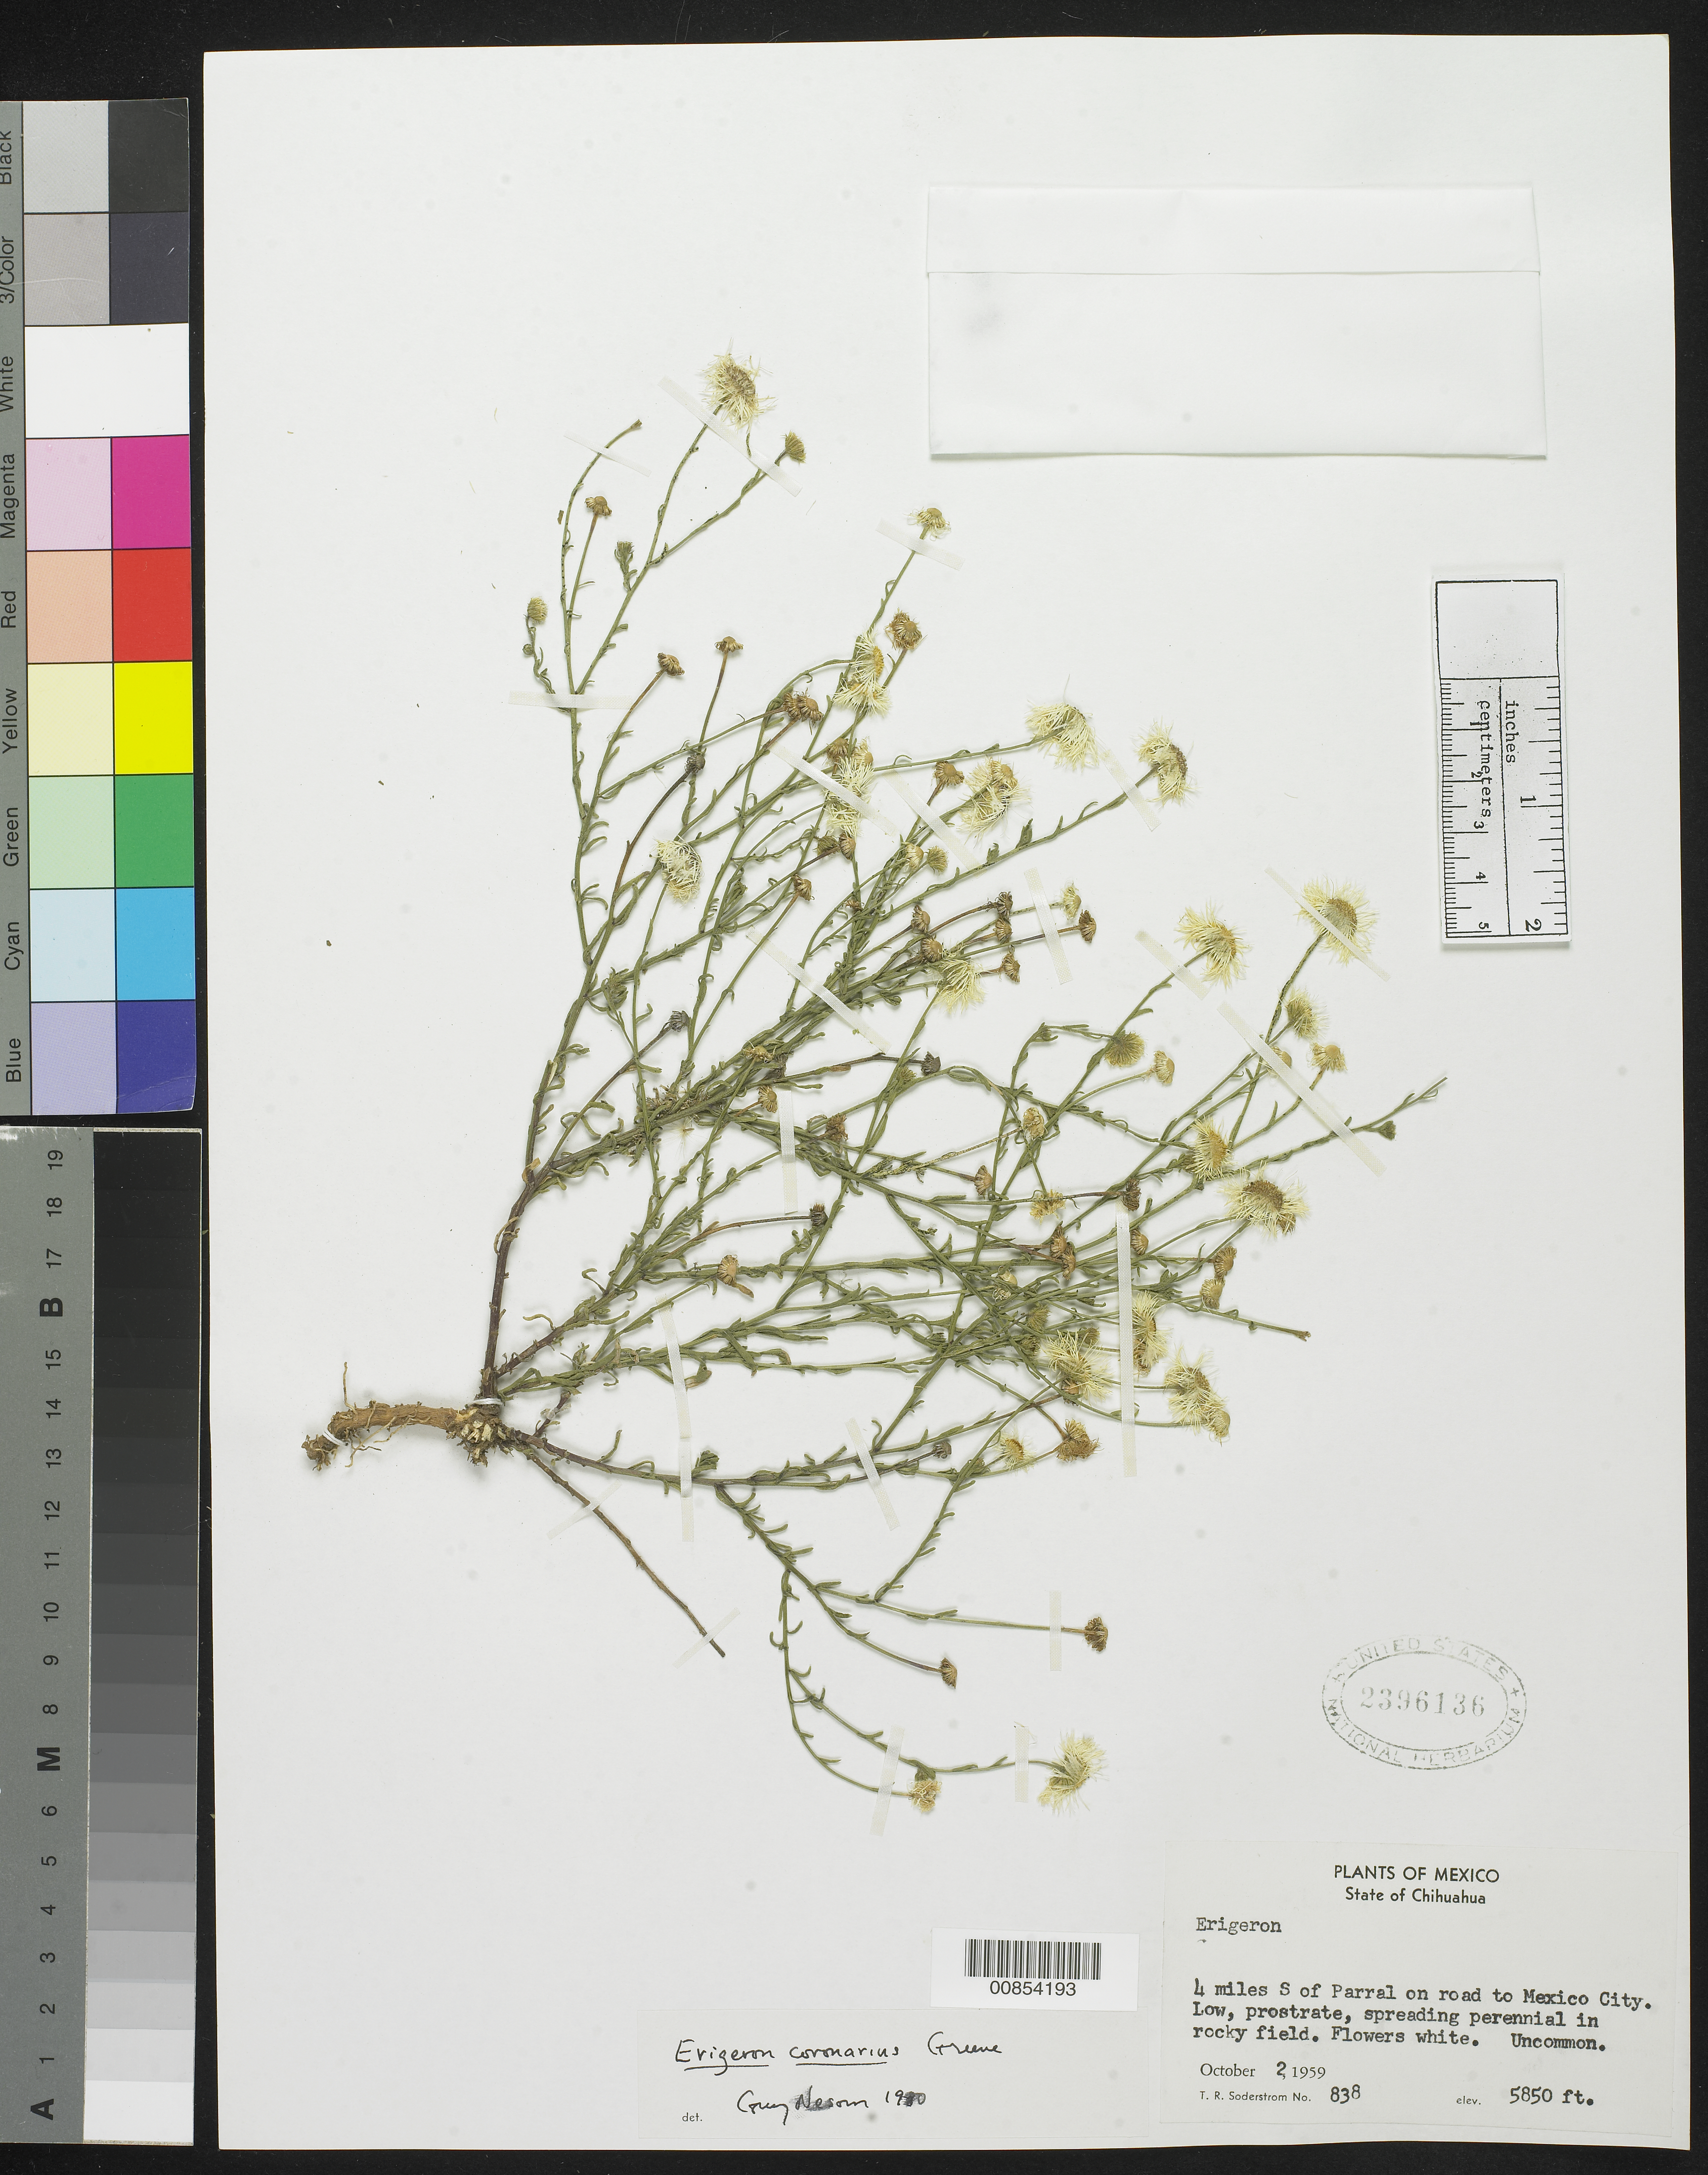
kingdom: Plantae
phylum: Tracheophyta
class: Magnoliopsida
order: Asterales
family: Asteraceae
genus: Erigeron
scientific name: Erigeron coronarius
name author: Greene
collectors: T. R. Soderstrom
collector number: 838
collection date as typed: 02 Oct 1959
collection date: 1959-10-02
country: Mexico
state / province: Chihuahua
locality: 4 miles S of Parral on road to Mexico City.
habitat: In rocky field.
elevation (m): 1783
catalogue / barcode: US 2396136